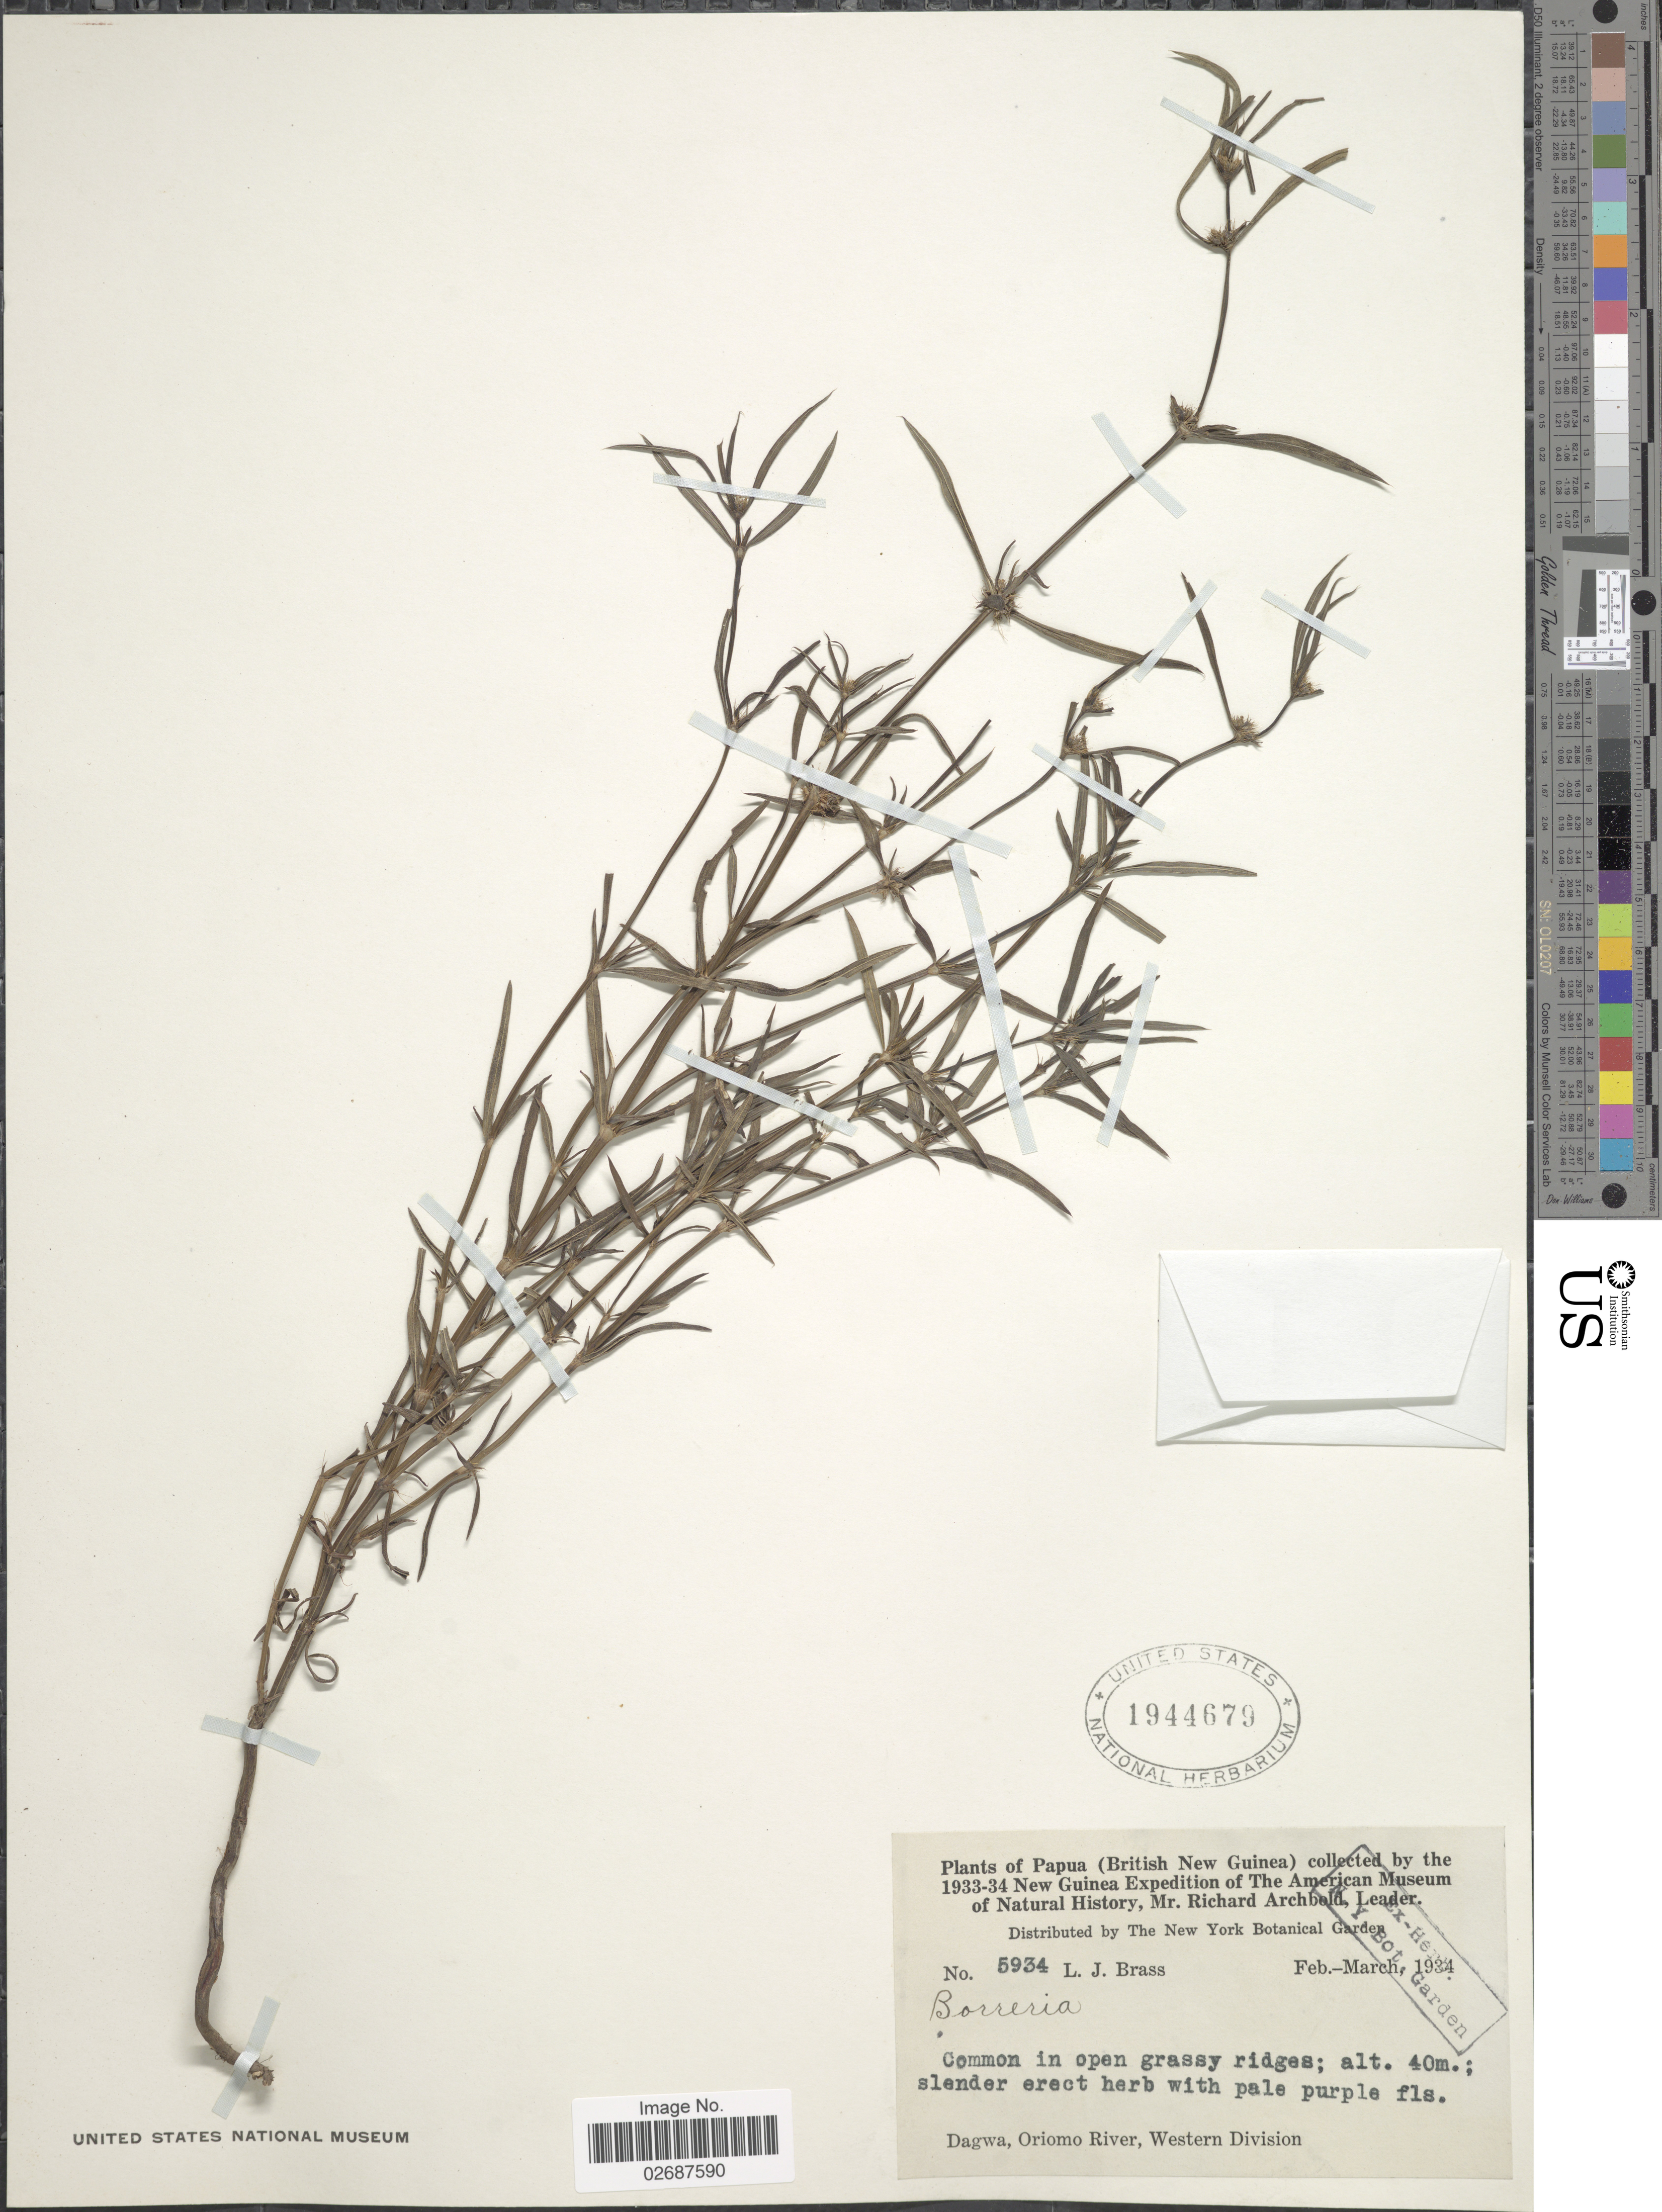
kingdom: Plantae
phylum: Tracheophyta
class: Magnoliopsida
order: Gentianales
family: Rubiaceae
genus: Borreria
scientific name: Borreria stricta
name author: (L. f.) G. Mey.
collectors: L. J. Brass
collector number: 5934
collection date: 1934-02/1934-03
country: Papua New Guinea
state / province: Manus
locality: Papua (British New Guinea), common in open grassy ridges, Dagwa, Oriomo River, Western Division.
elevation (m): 40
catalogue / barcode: US 1944679